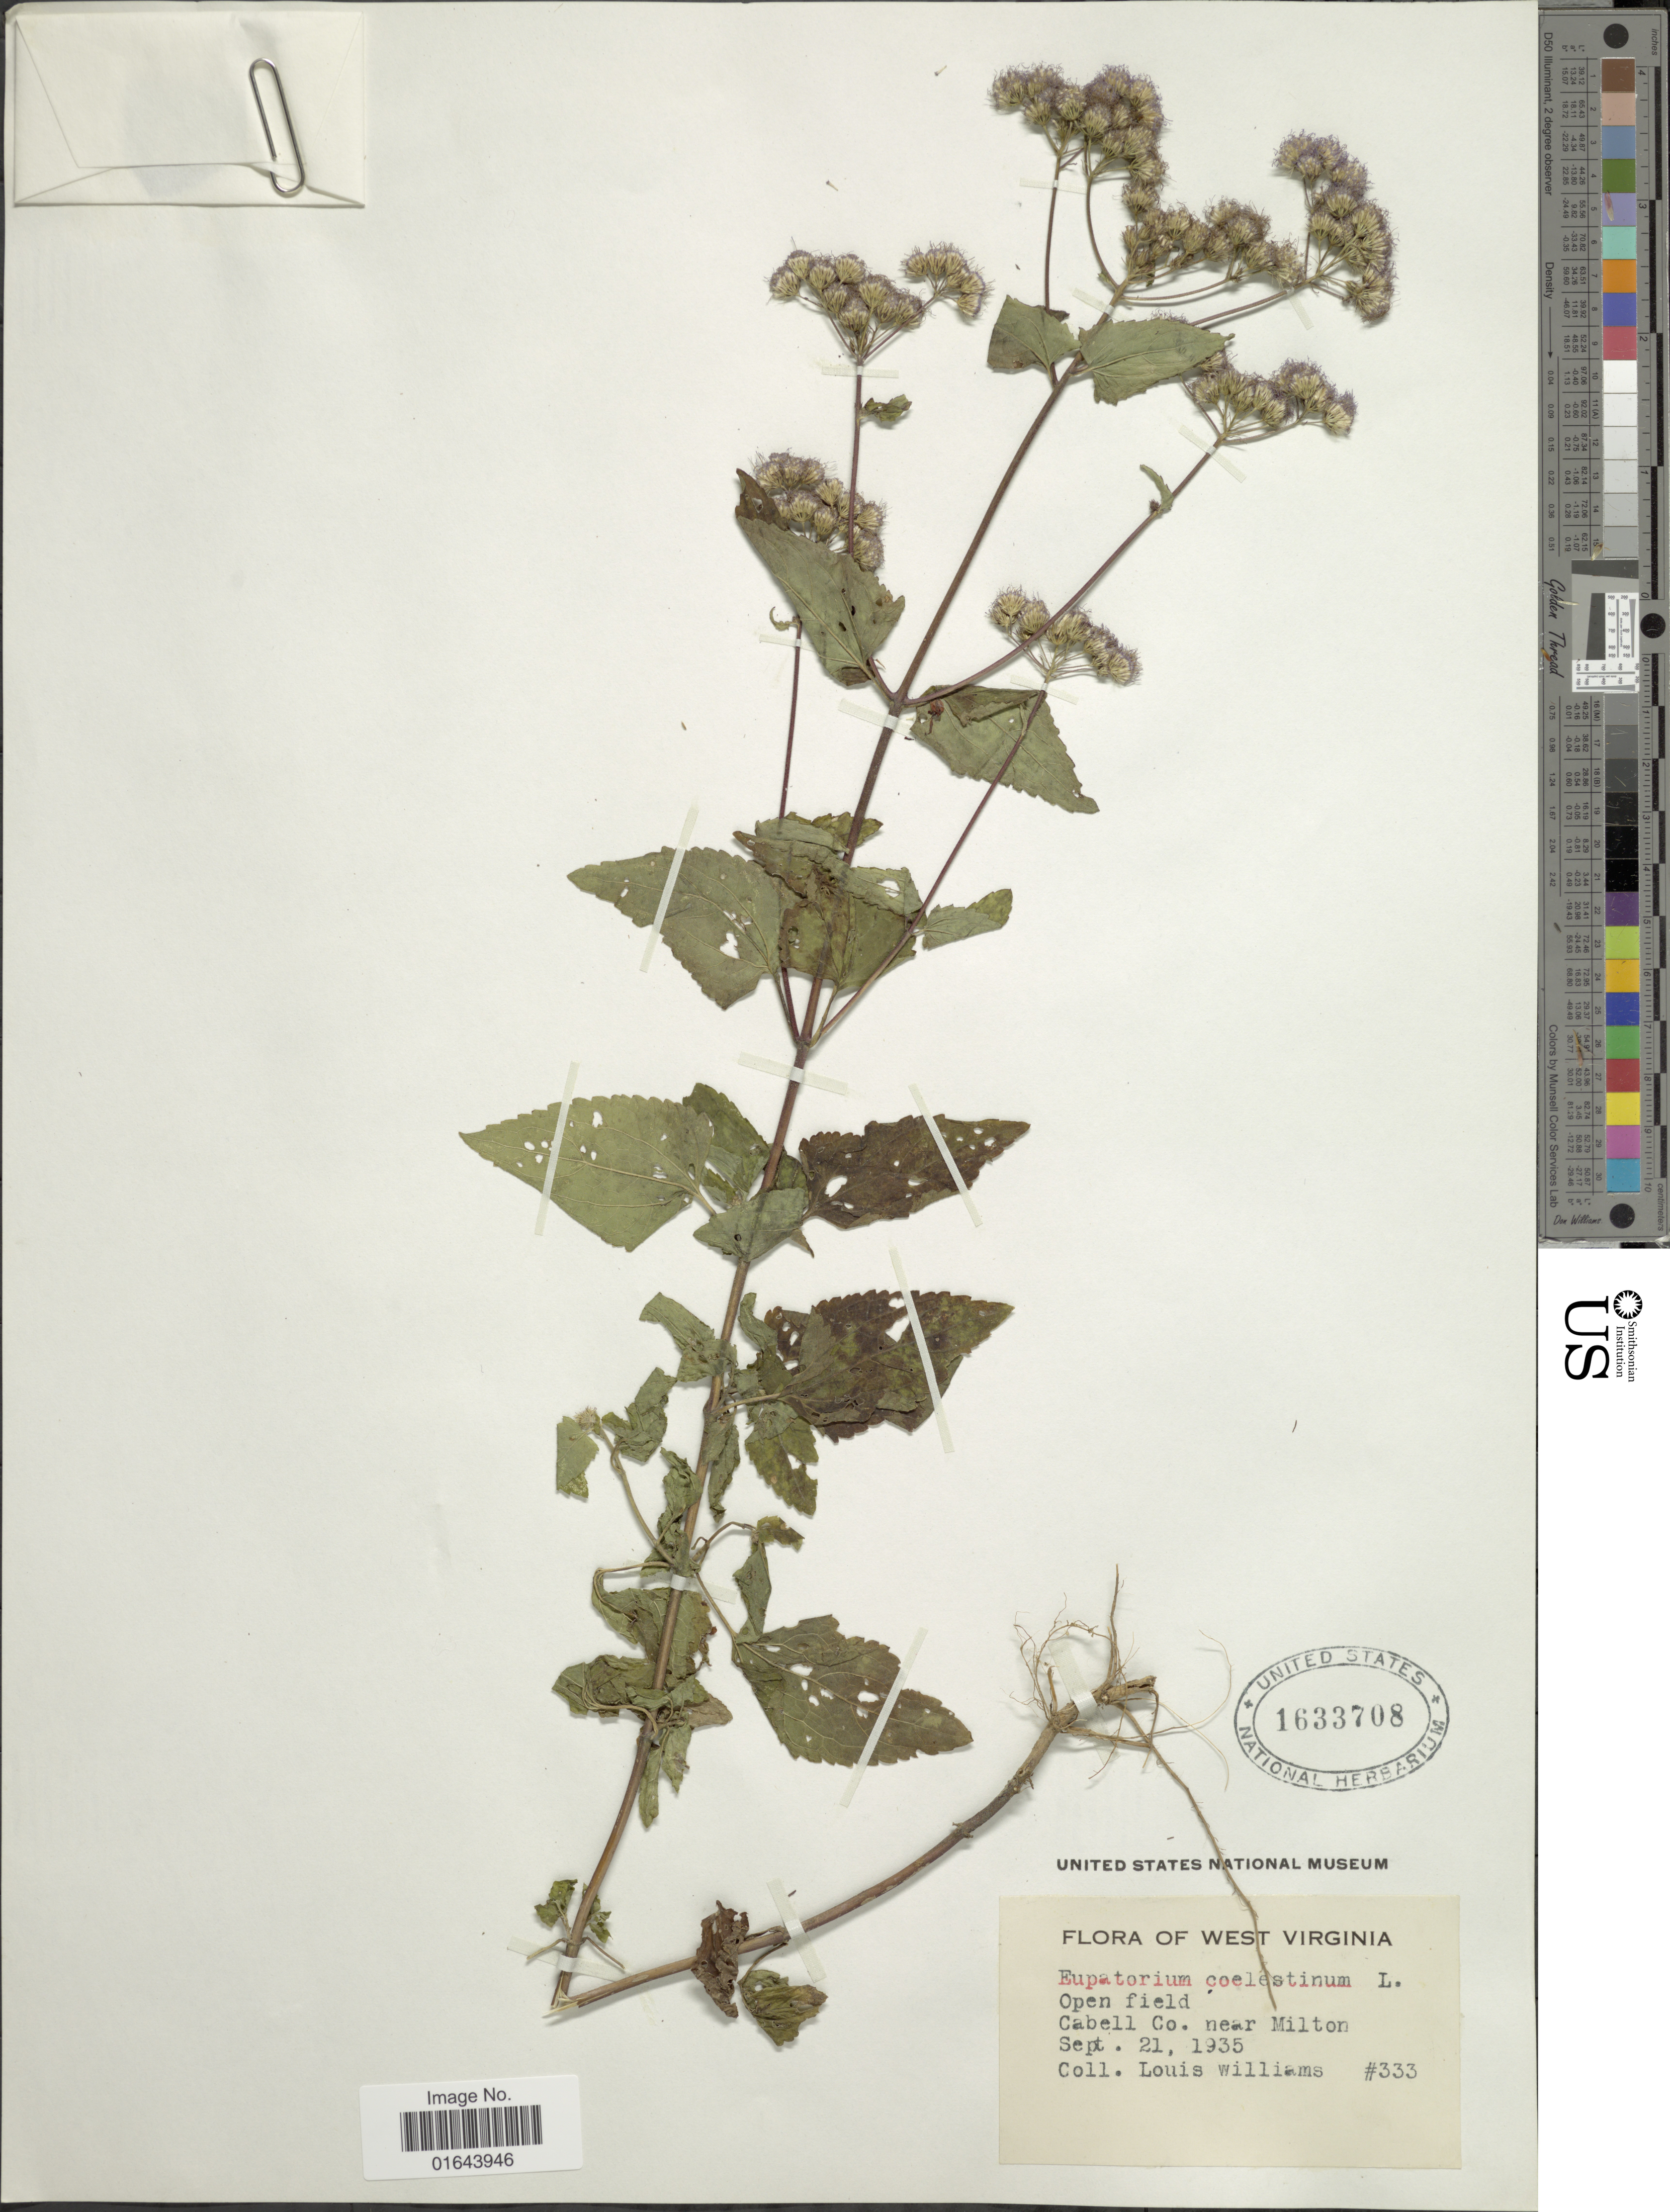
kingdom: Plantae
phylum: Tracheophyta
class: Magnoliopsida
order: Asterales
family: Asteraceae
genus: Conoclinium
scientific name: Conoclinium coelestinum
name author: (L.) DC.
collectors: L. O. Williams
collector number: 333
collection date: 1935-09-21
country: United States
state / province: West Virginia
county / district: Cabell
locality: Cabell Co. near Milton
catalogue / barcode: US 1633708